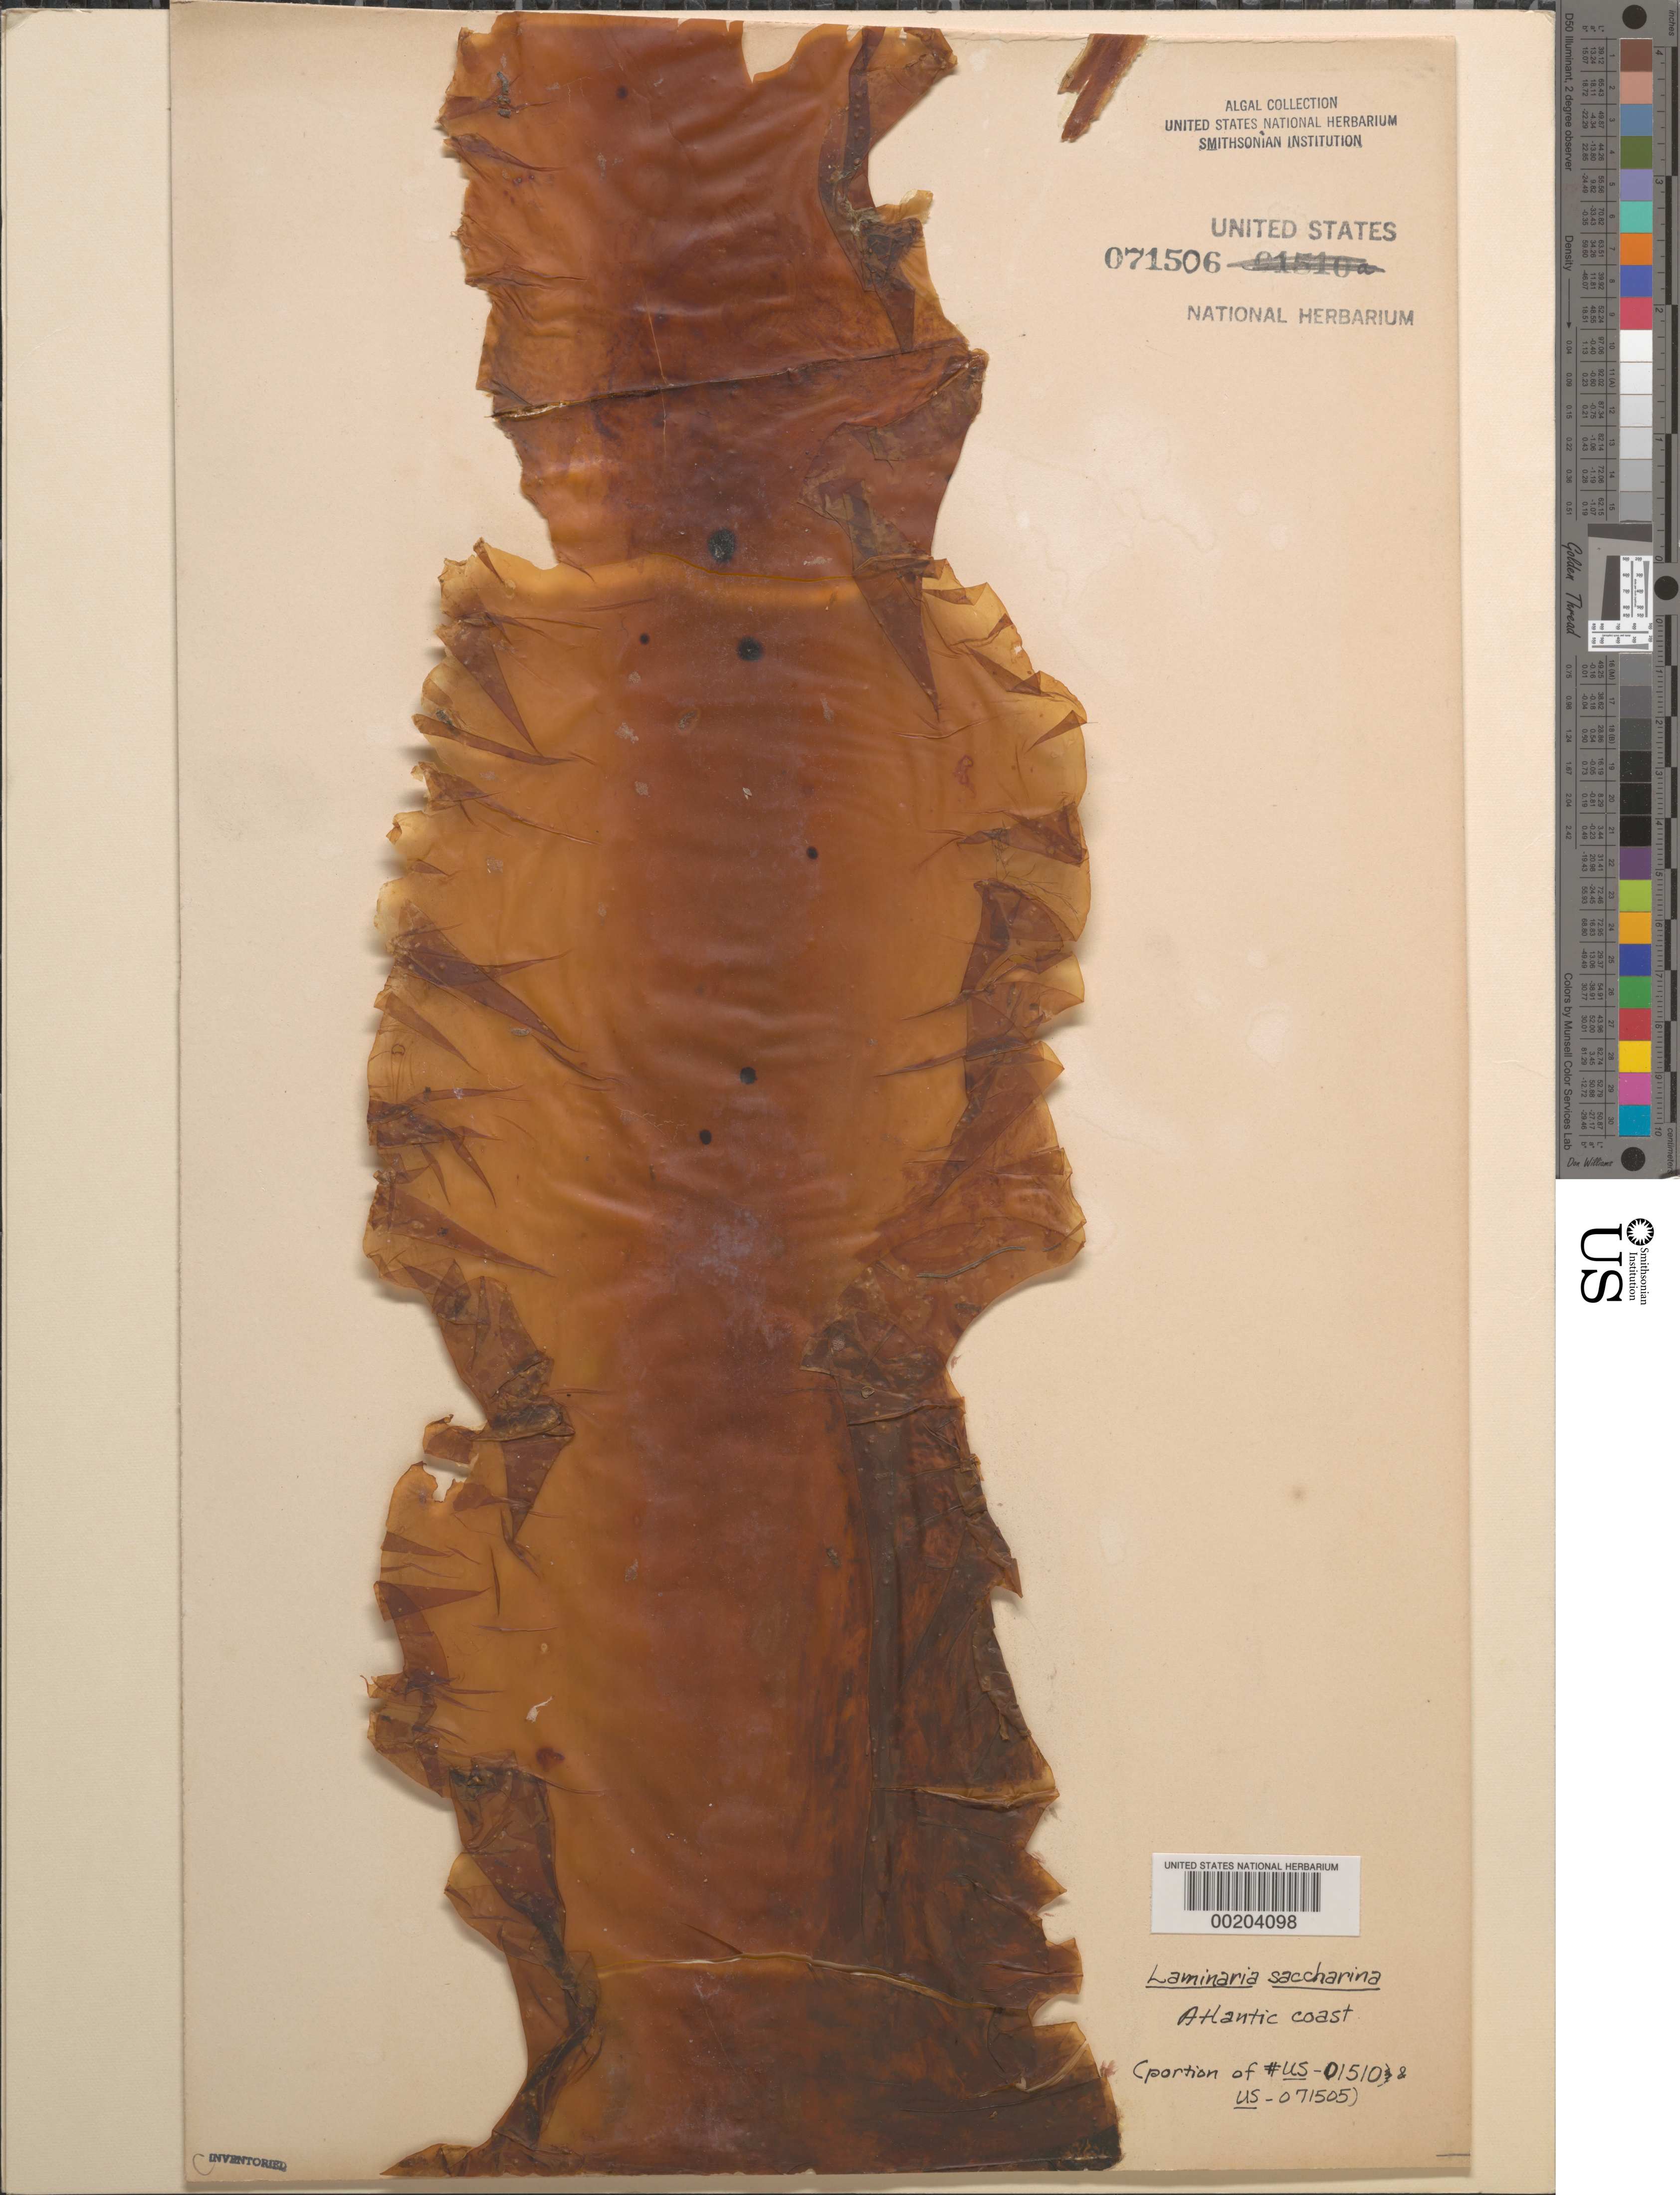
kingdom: Chromista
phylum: Ochrophyta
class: Phaeophyceae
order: Laminariales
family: Laminariaceae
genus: Saccharina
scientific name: Saccharina latissima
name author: C.E. Lane et al.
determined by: Algae name updating Project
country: United States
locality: Atlantic coast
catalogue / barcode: US 71506